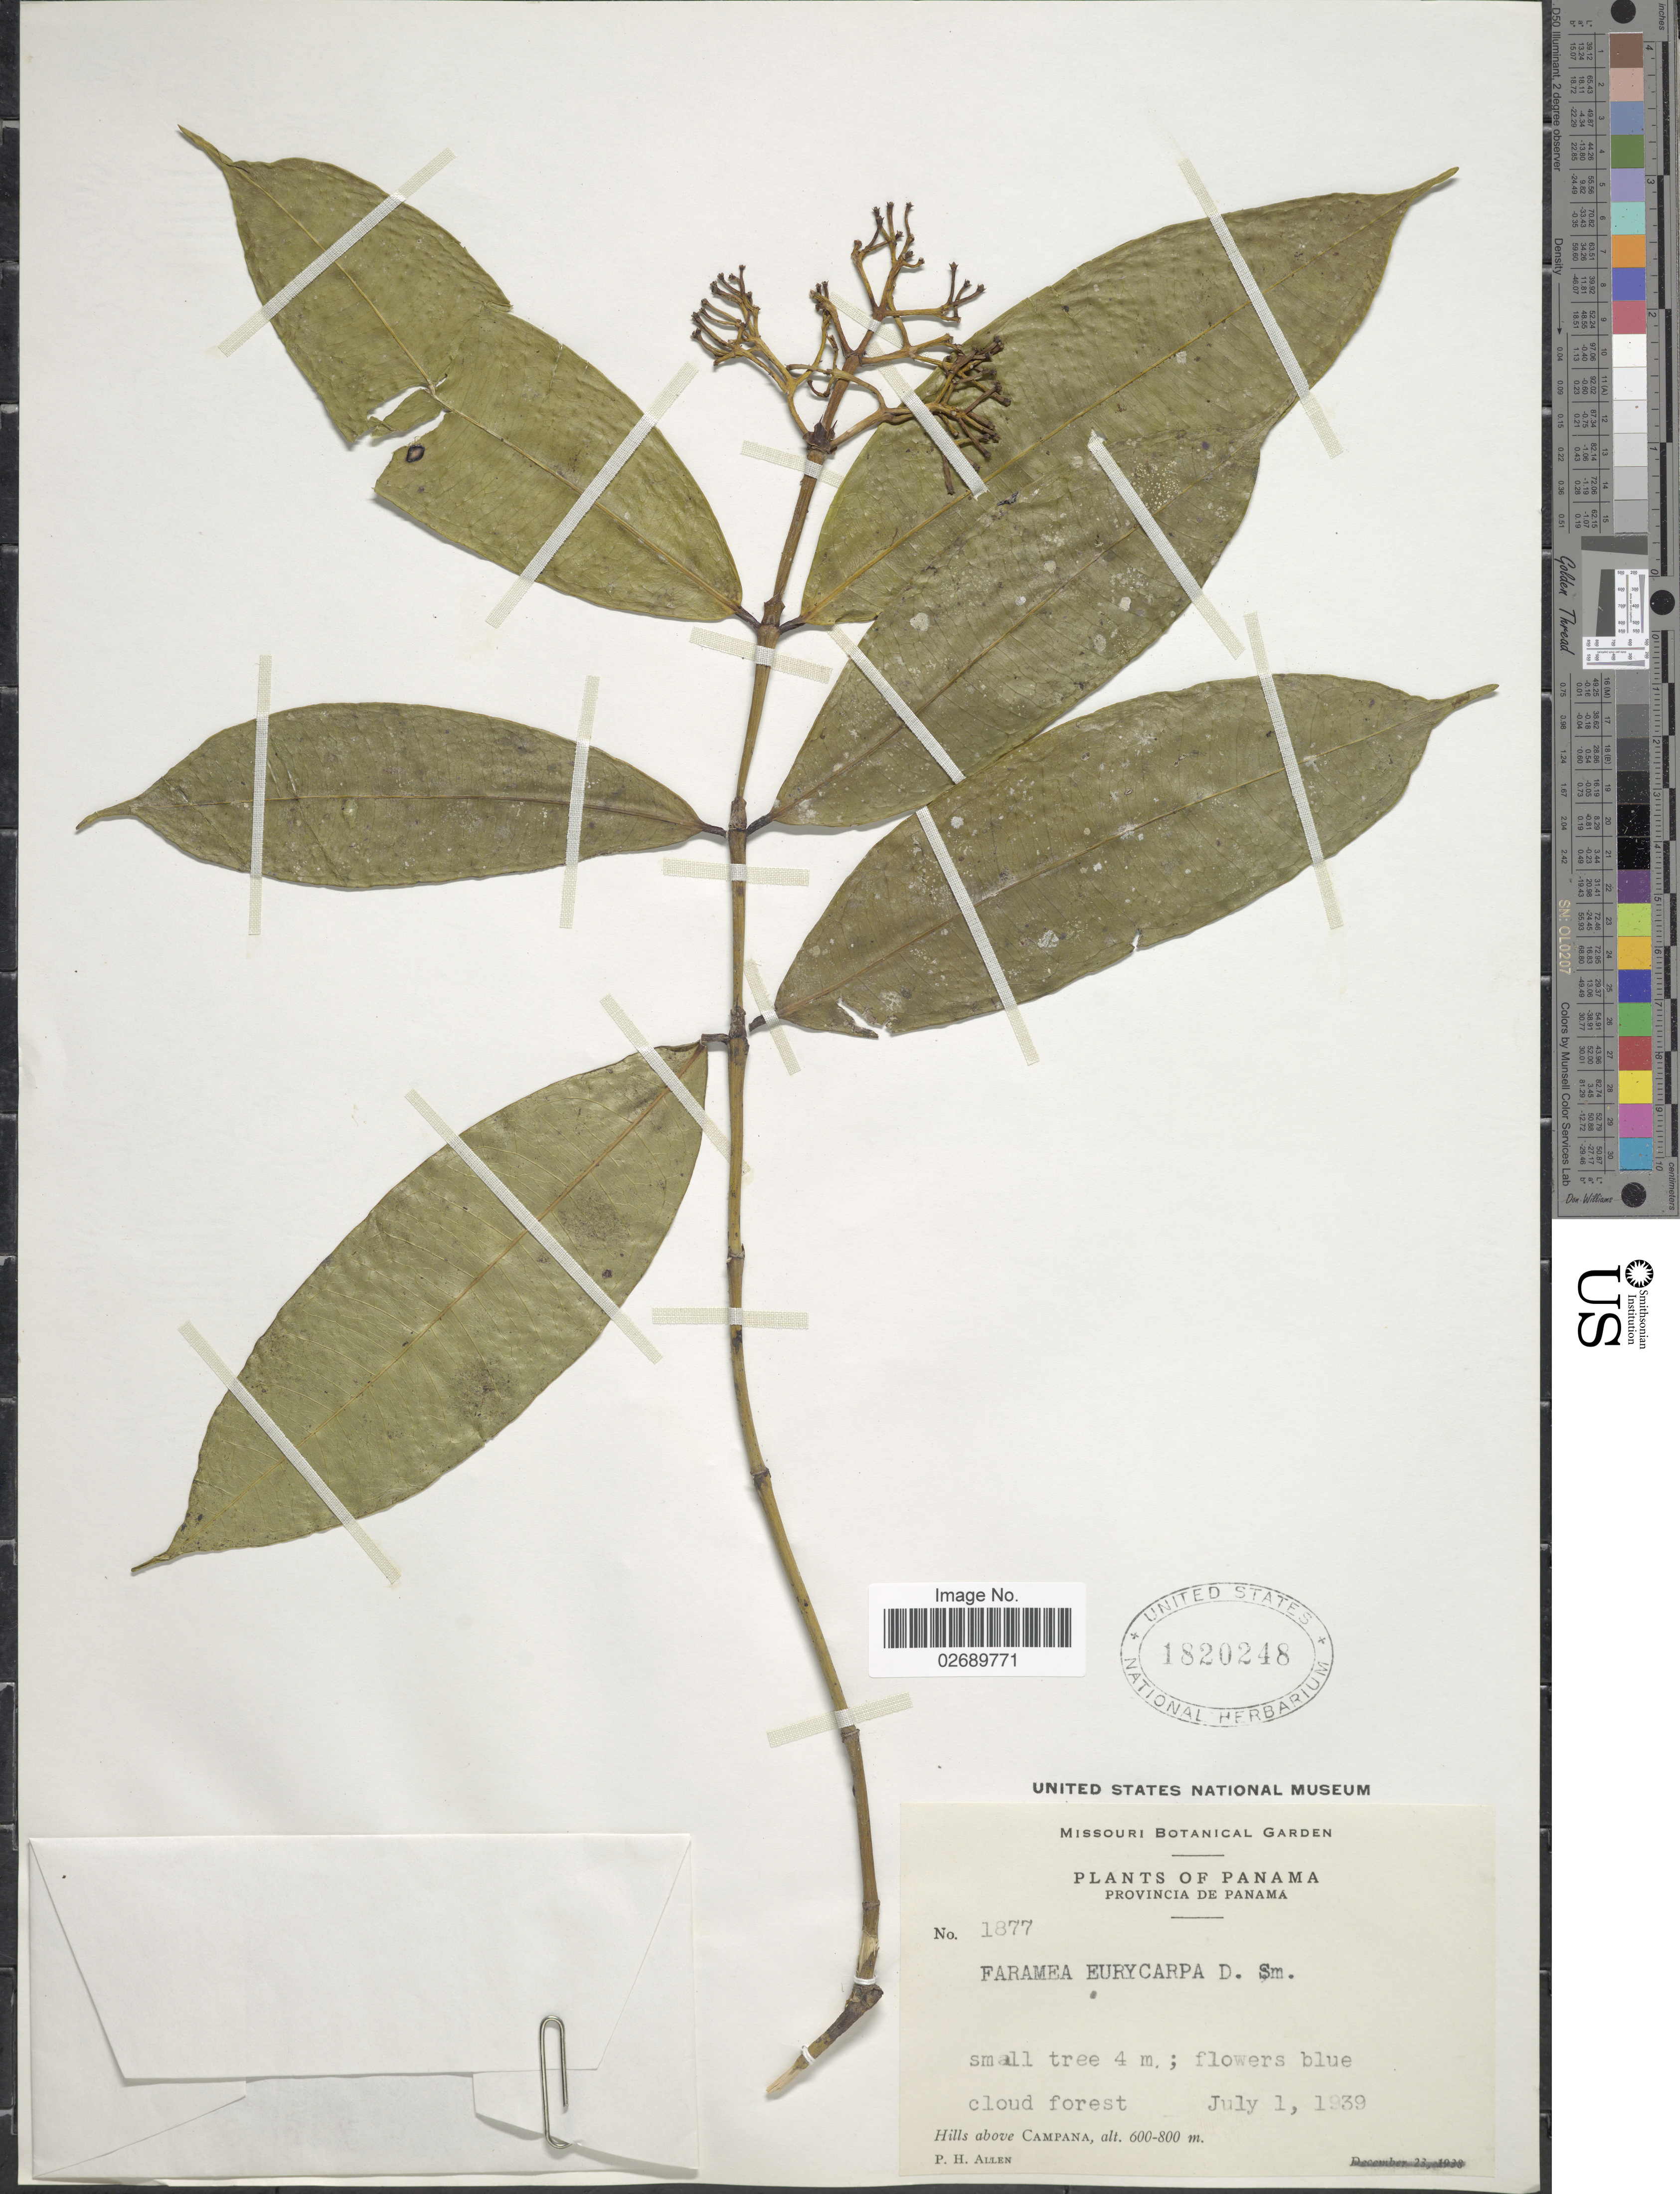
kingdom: Plantae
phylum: Tracheophyta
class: Magnoliopsida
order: Gentianales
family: Rubiaceae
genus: Faramea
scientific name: Faramea eurycarpa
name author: Donn. Sm.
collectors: P. H. Allen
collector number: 1877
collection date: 1939-07-01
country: Panama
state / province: Panamá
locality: Hills above Campana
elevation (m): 600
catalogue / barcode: US 1820248